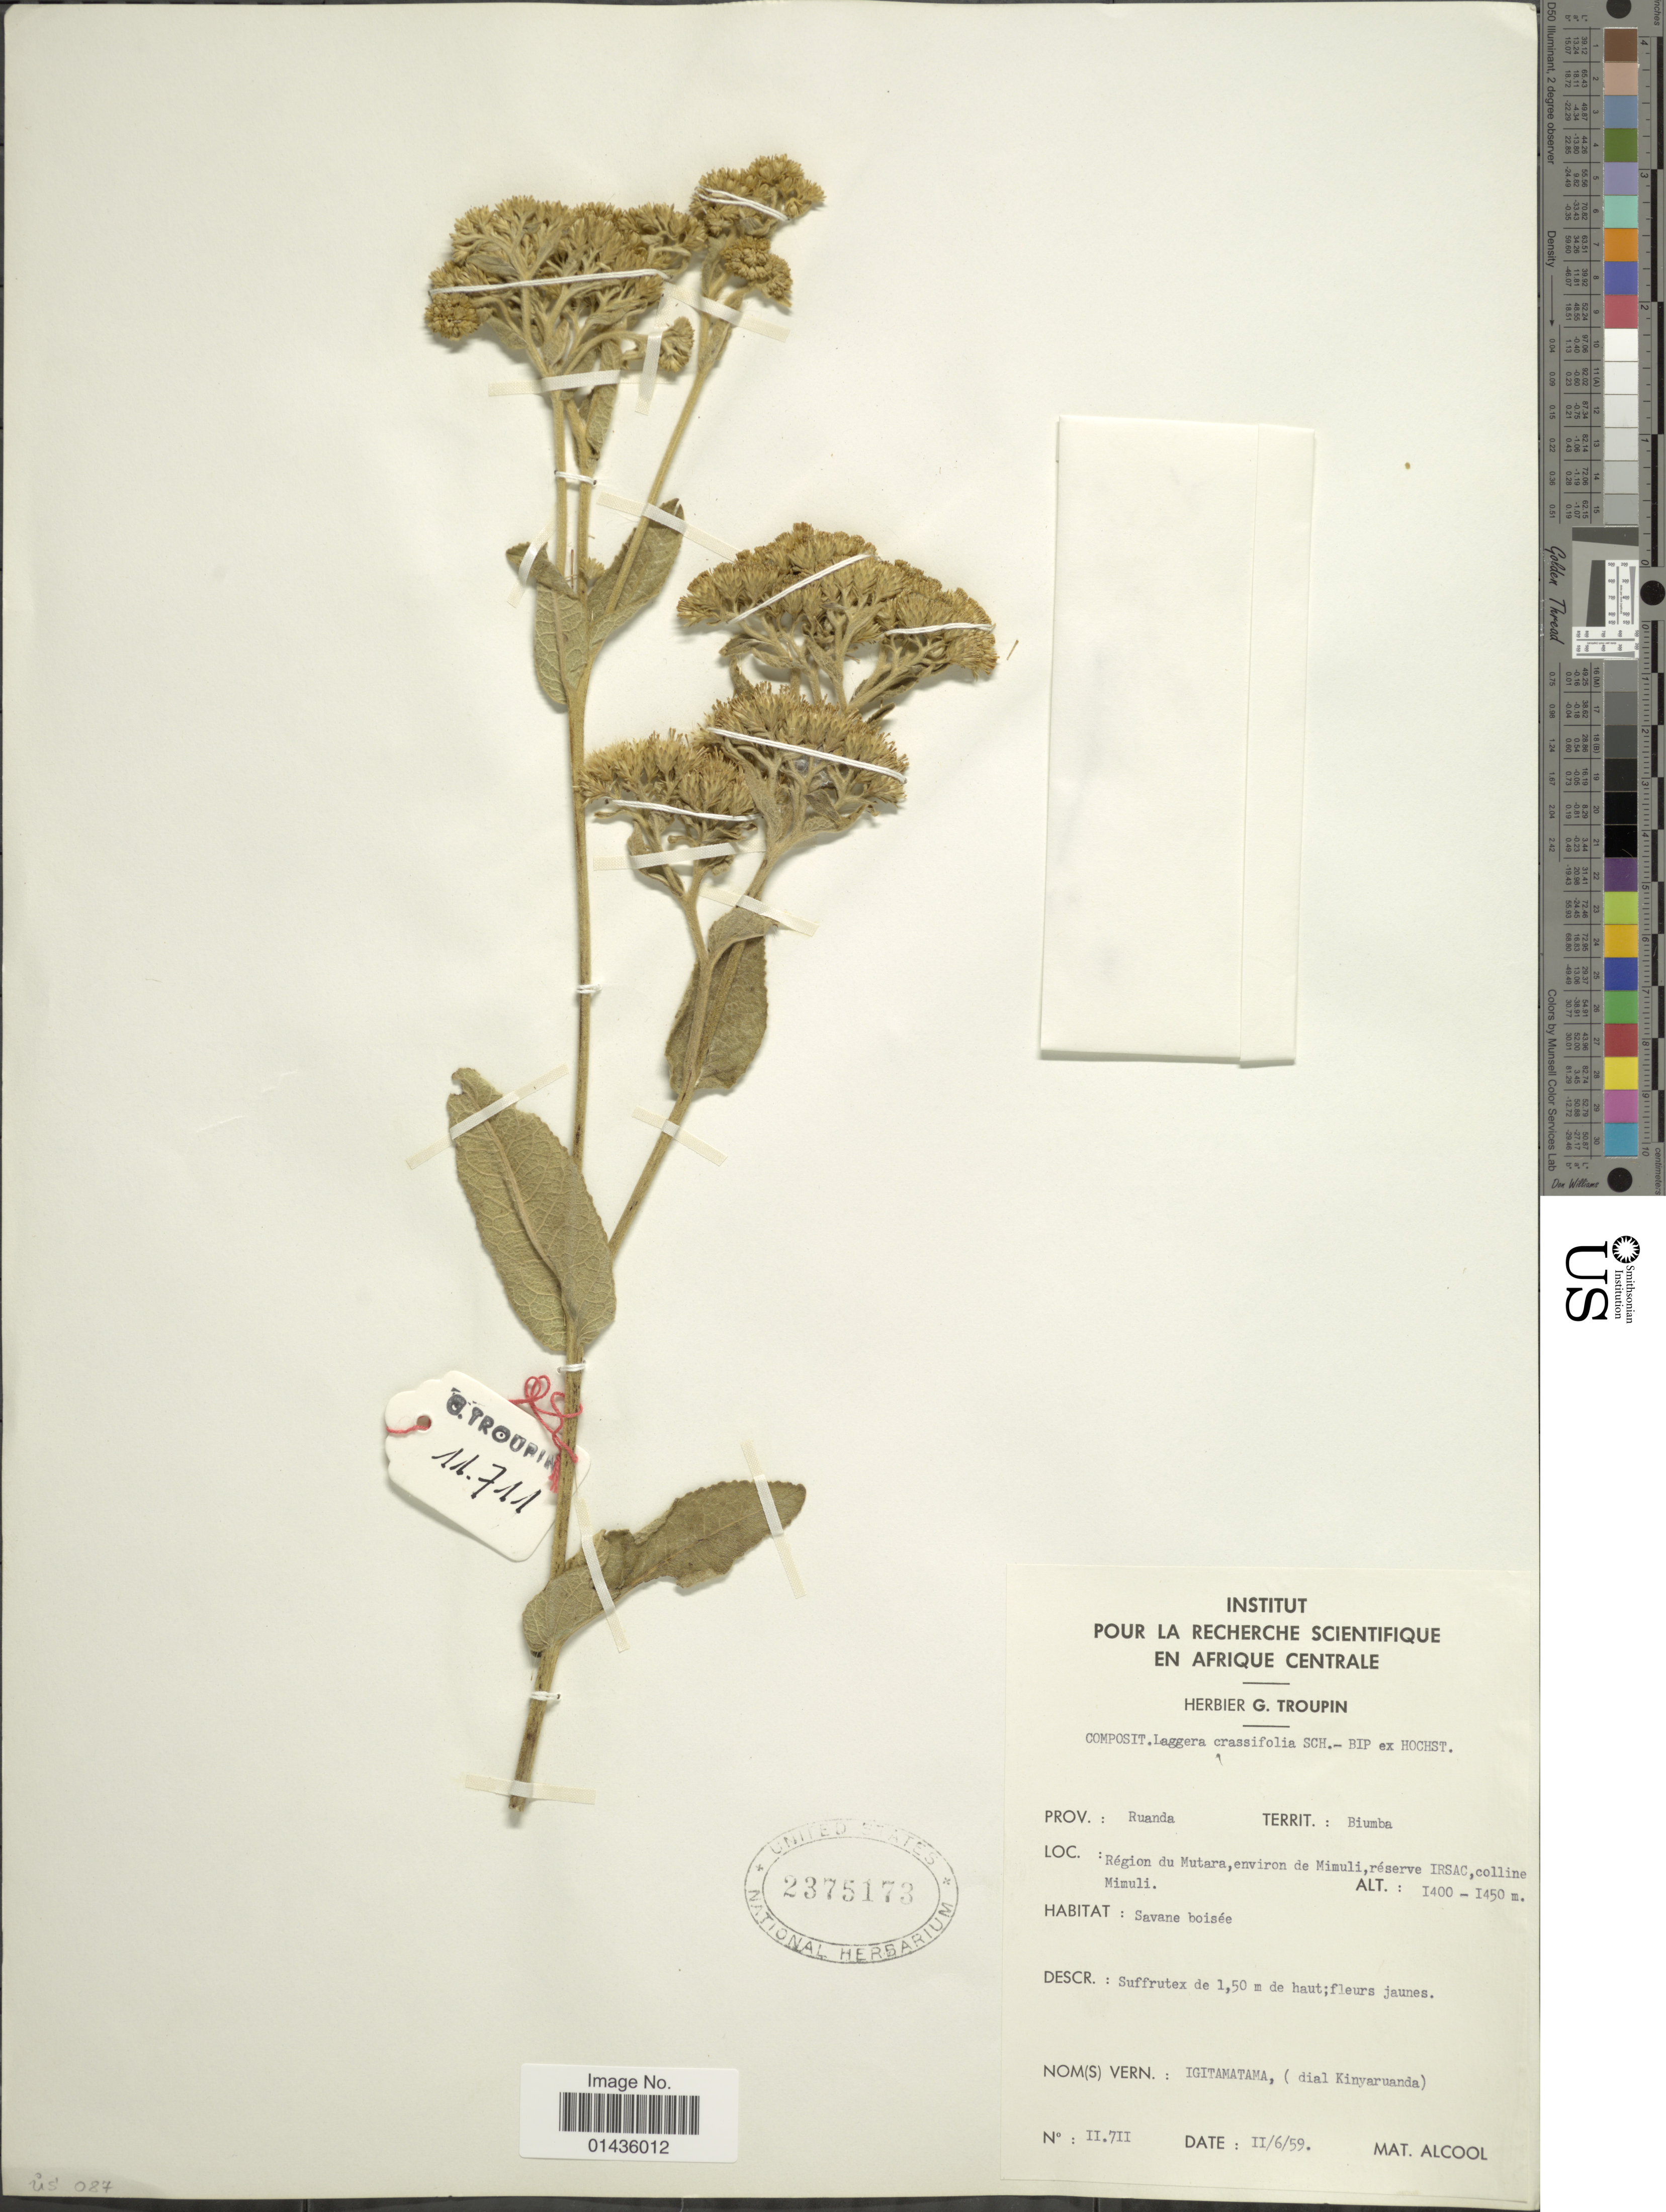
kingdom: Plantae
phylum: Tracheophyta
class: Magnoliopsida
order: Asterales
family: Asteraceae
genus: Laggera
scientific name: Laggera crassifolia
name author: Sch. Bip.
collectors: ex herb. G. Troupin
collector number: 11711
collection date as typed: Transcribed d/m/y: 6/2/59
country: Rwanda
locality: Biumba, region du Mutara, environ de Mimula, reserve IRSAC, colline Mimuli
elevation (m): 1400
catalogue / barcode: US 2375173